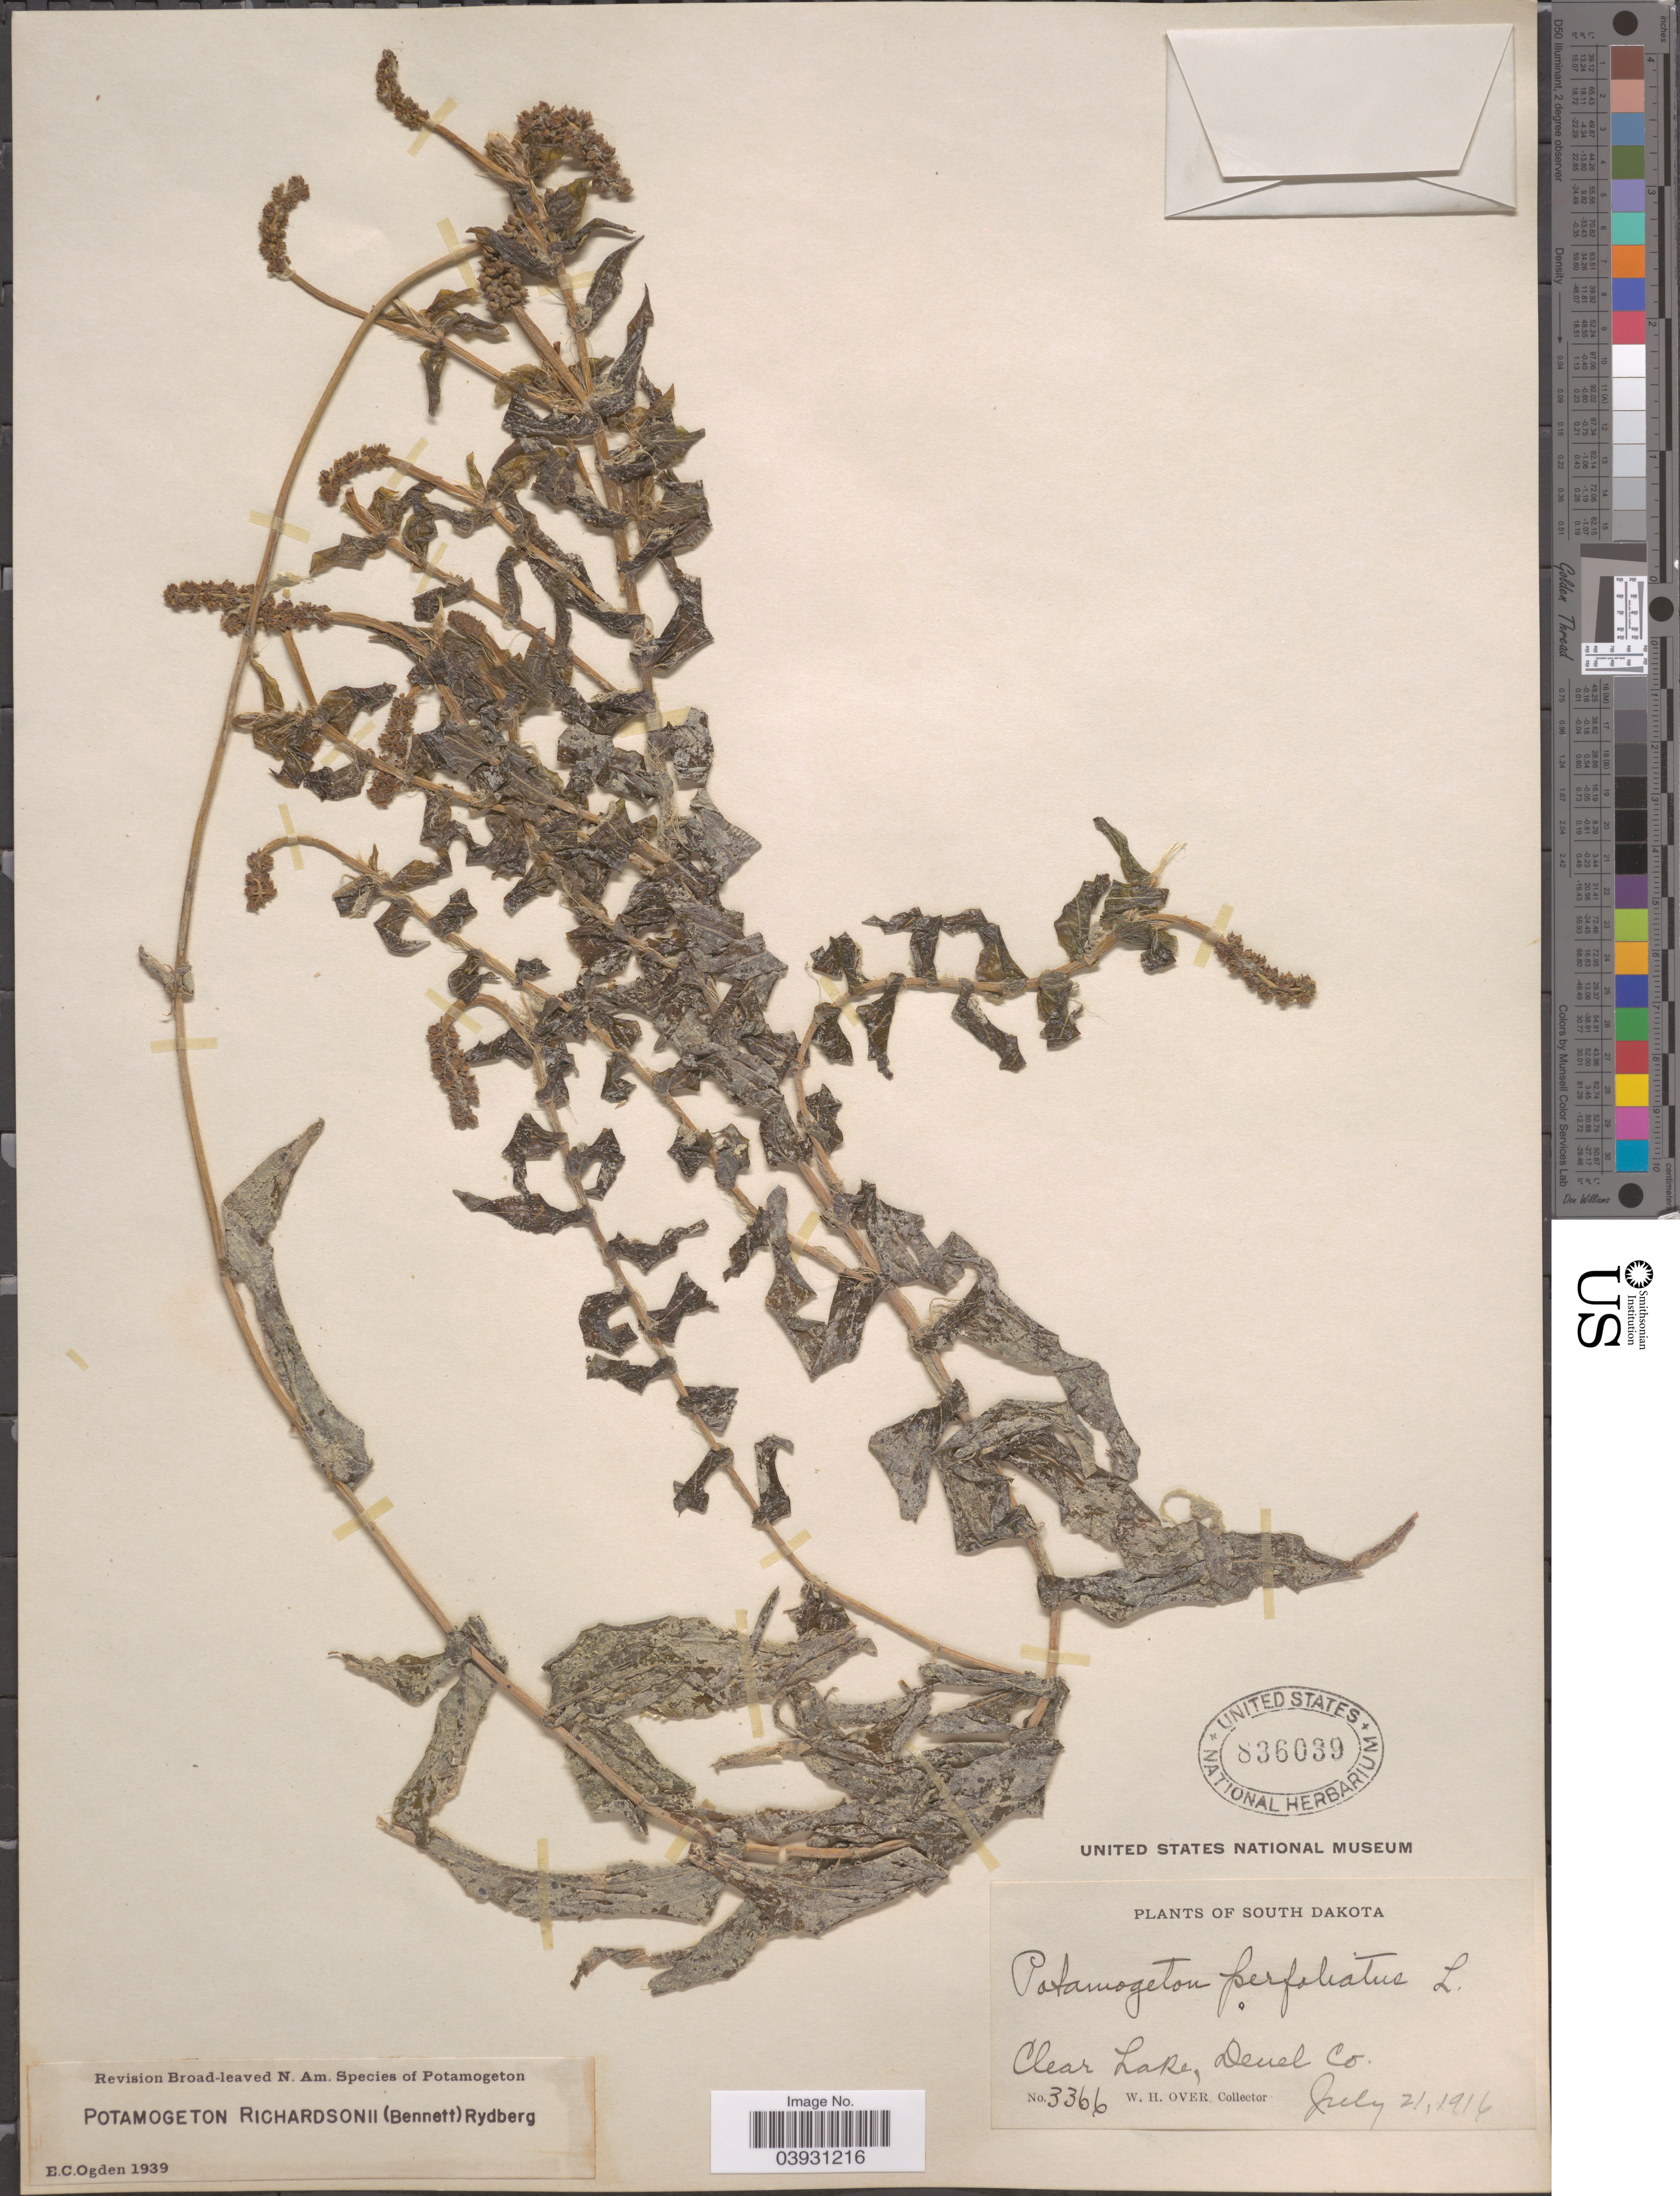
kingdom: Plantae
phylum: Tracheophyta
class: Liliopsida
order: Alismatales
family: Potamogetonaceae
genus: Potamogeton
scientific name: Potamogeton richardsonii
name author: (A.W. Benn.) Rydb.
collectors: W. Over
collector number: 3366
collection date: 1916-07-21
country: United States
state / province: South Dakota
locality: Clear Lake, Deuel Co.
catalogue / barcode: US 836039